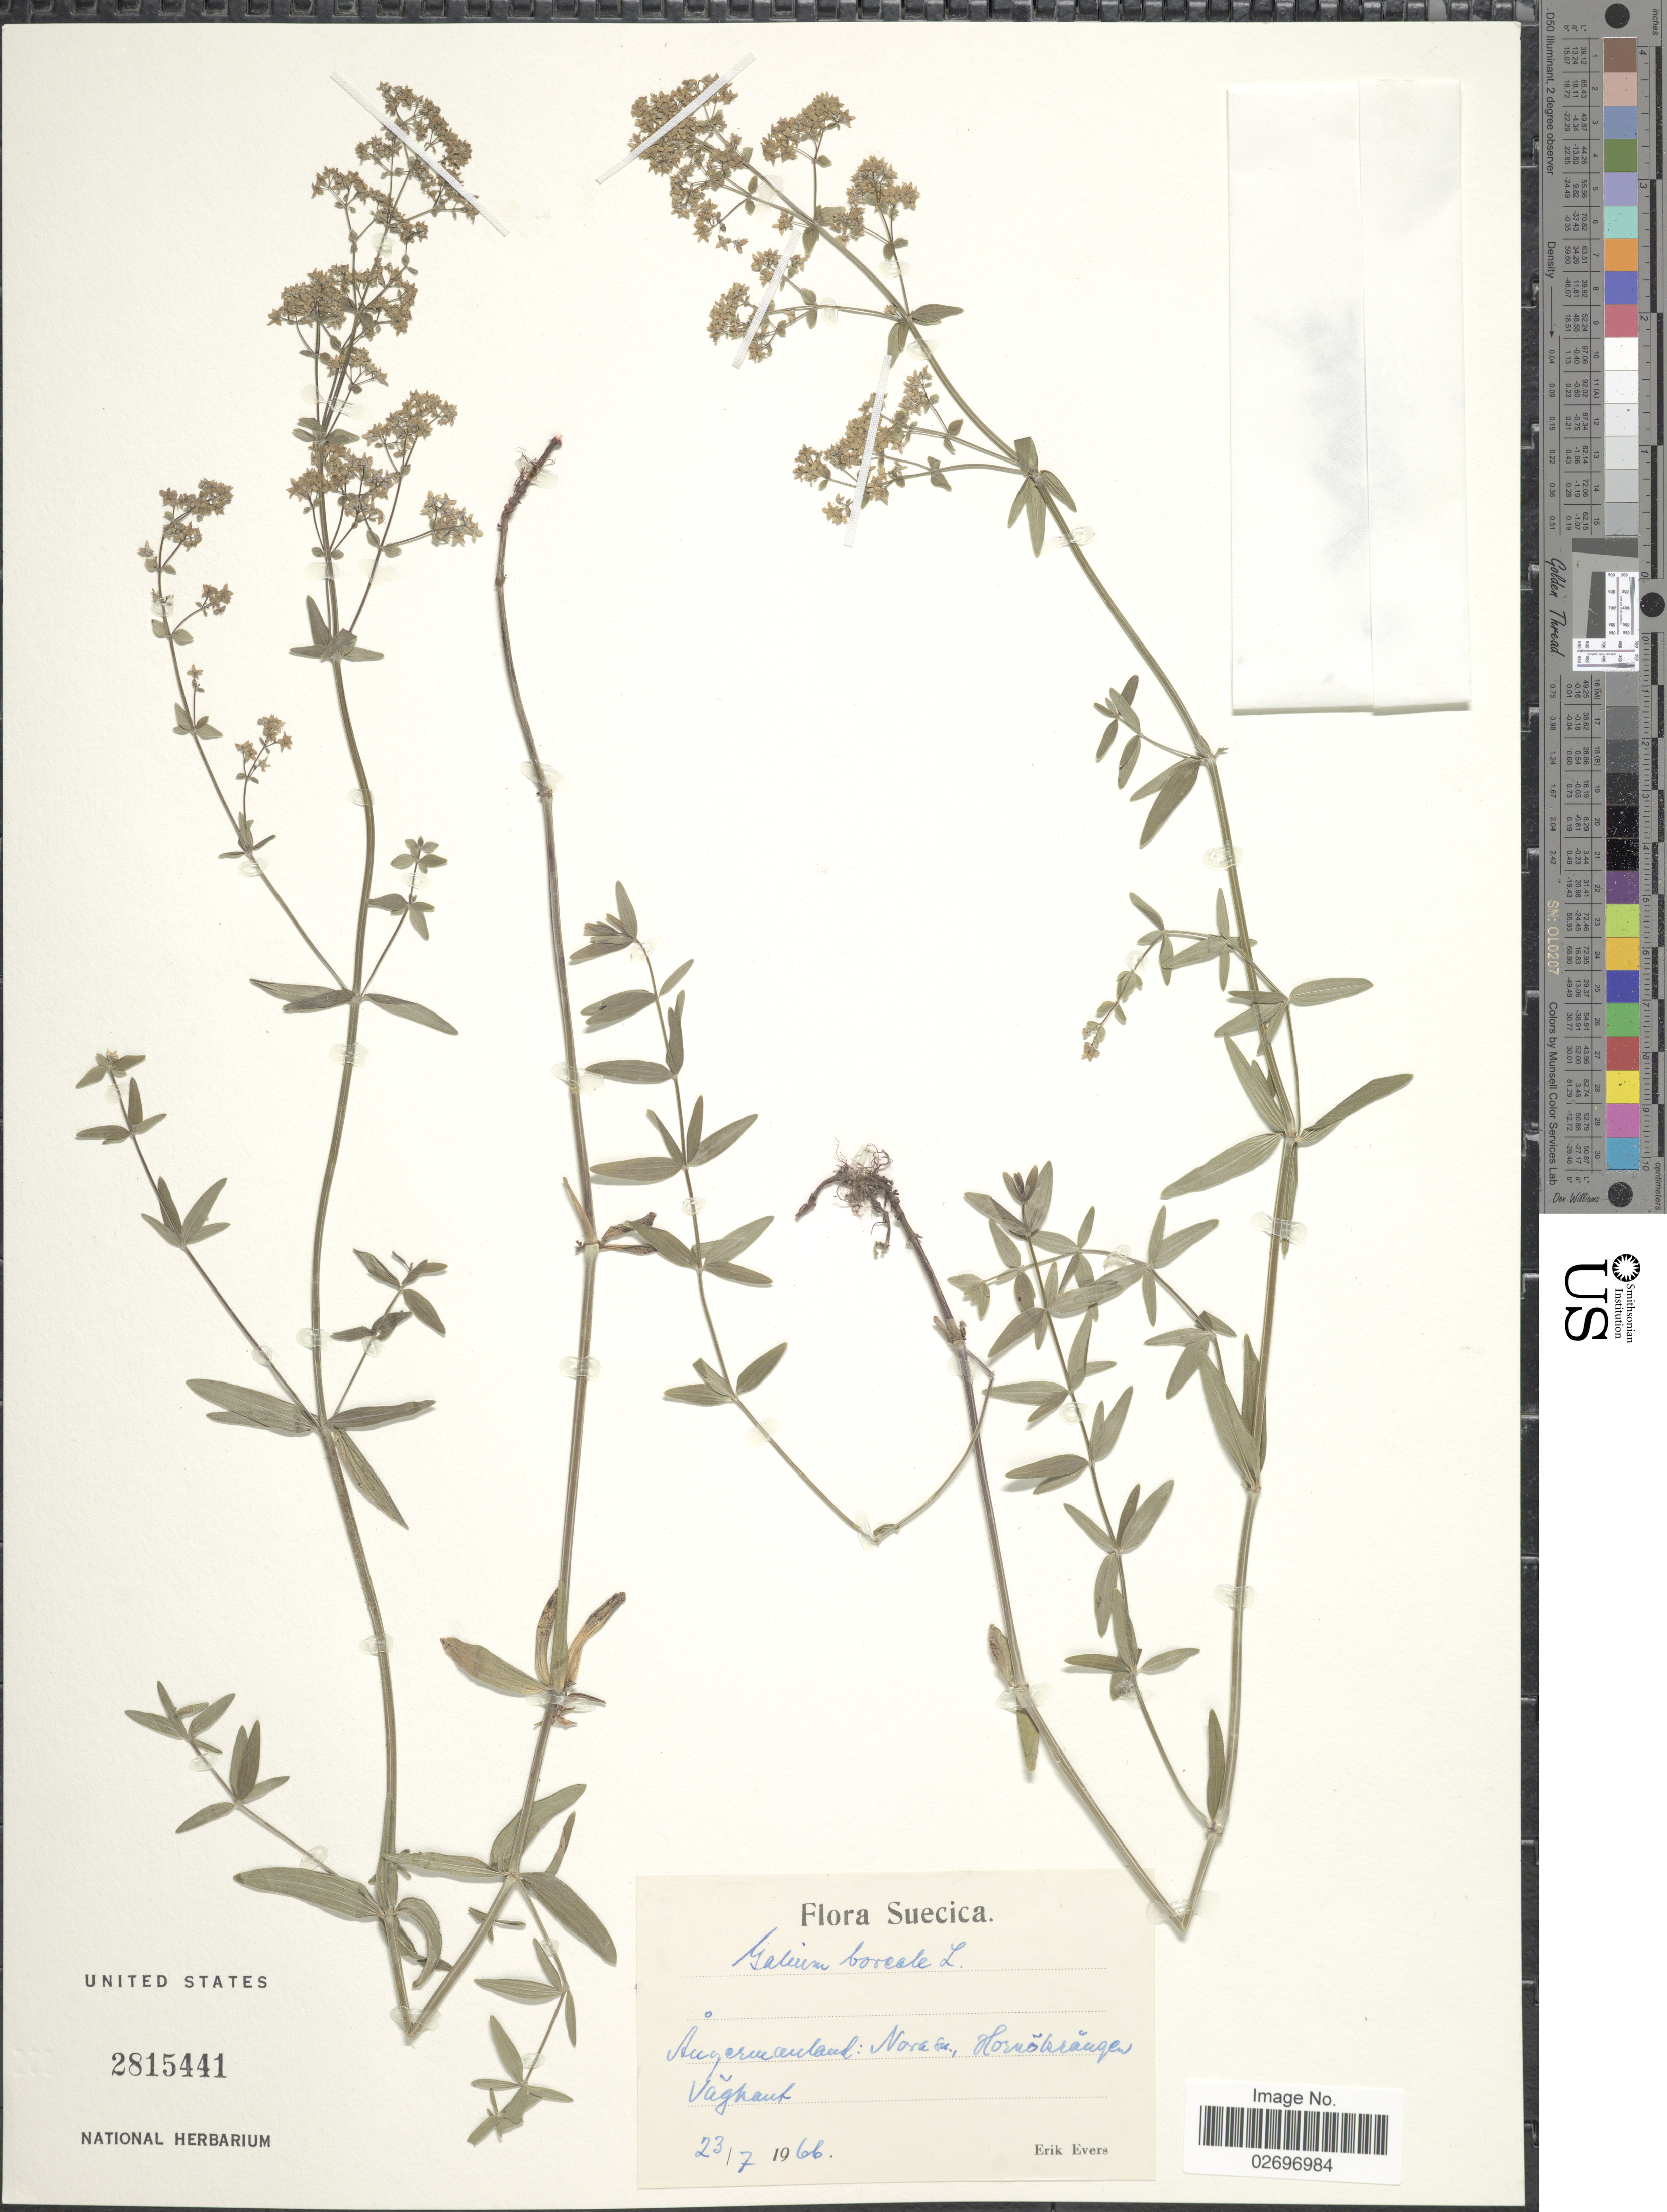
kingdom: Plantae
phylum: Tracheophyta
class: Magnoliopsida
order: Gentianales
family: Rubiaceae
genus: Galium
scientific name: Galium boreale L.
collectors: E. Evers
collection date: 1966-07-23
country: Sweden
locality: Suecica. Angermanland: Nora sn. Hornokrangen Vaghauf [interpreted]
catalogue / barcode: US 2815441